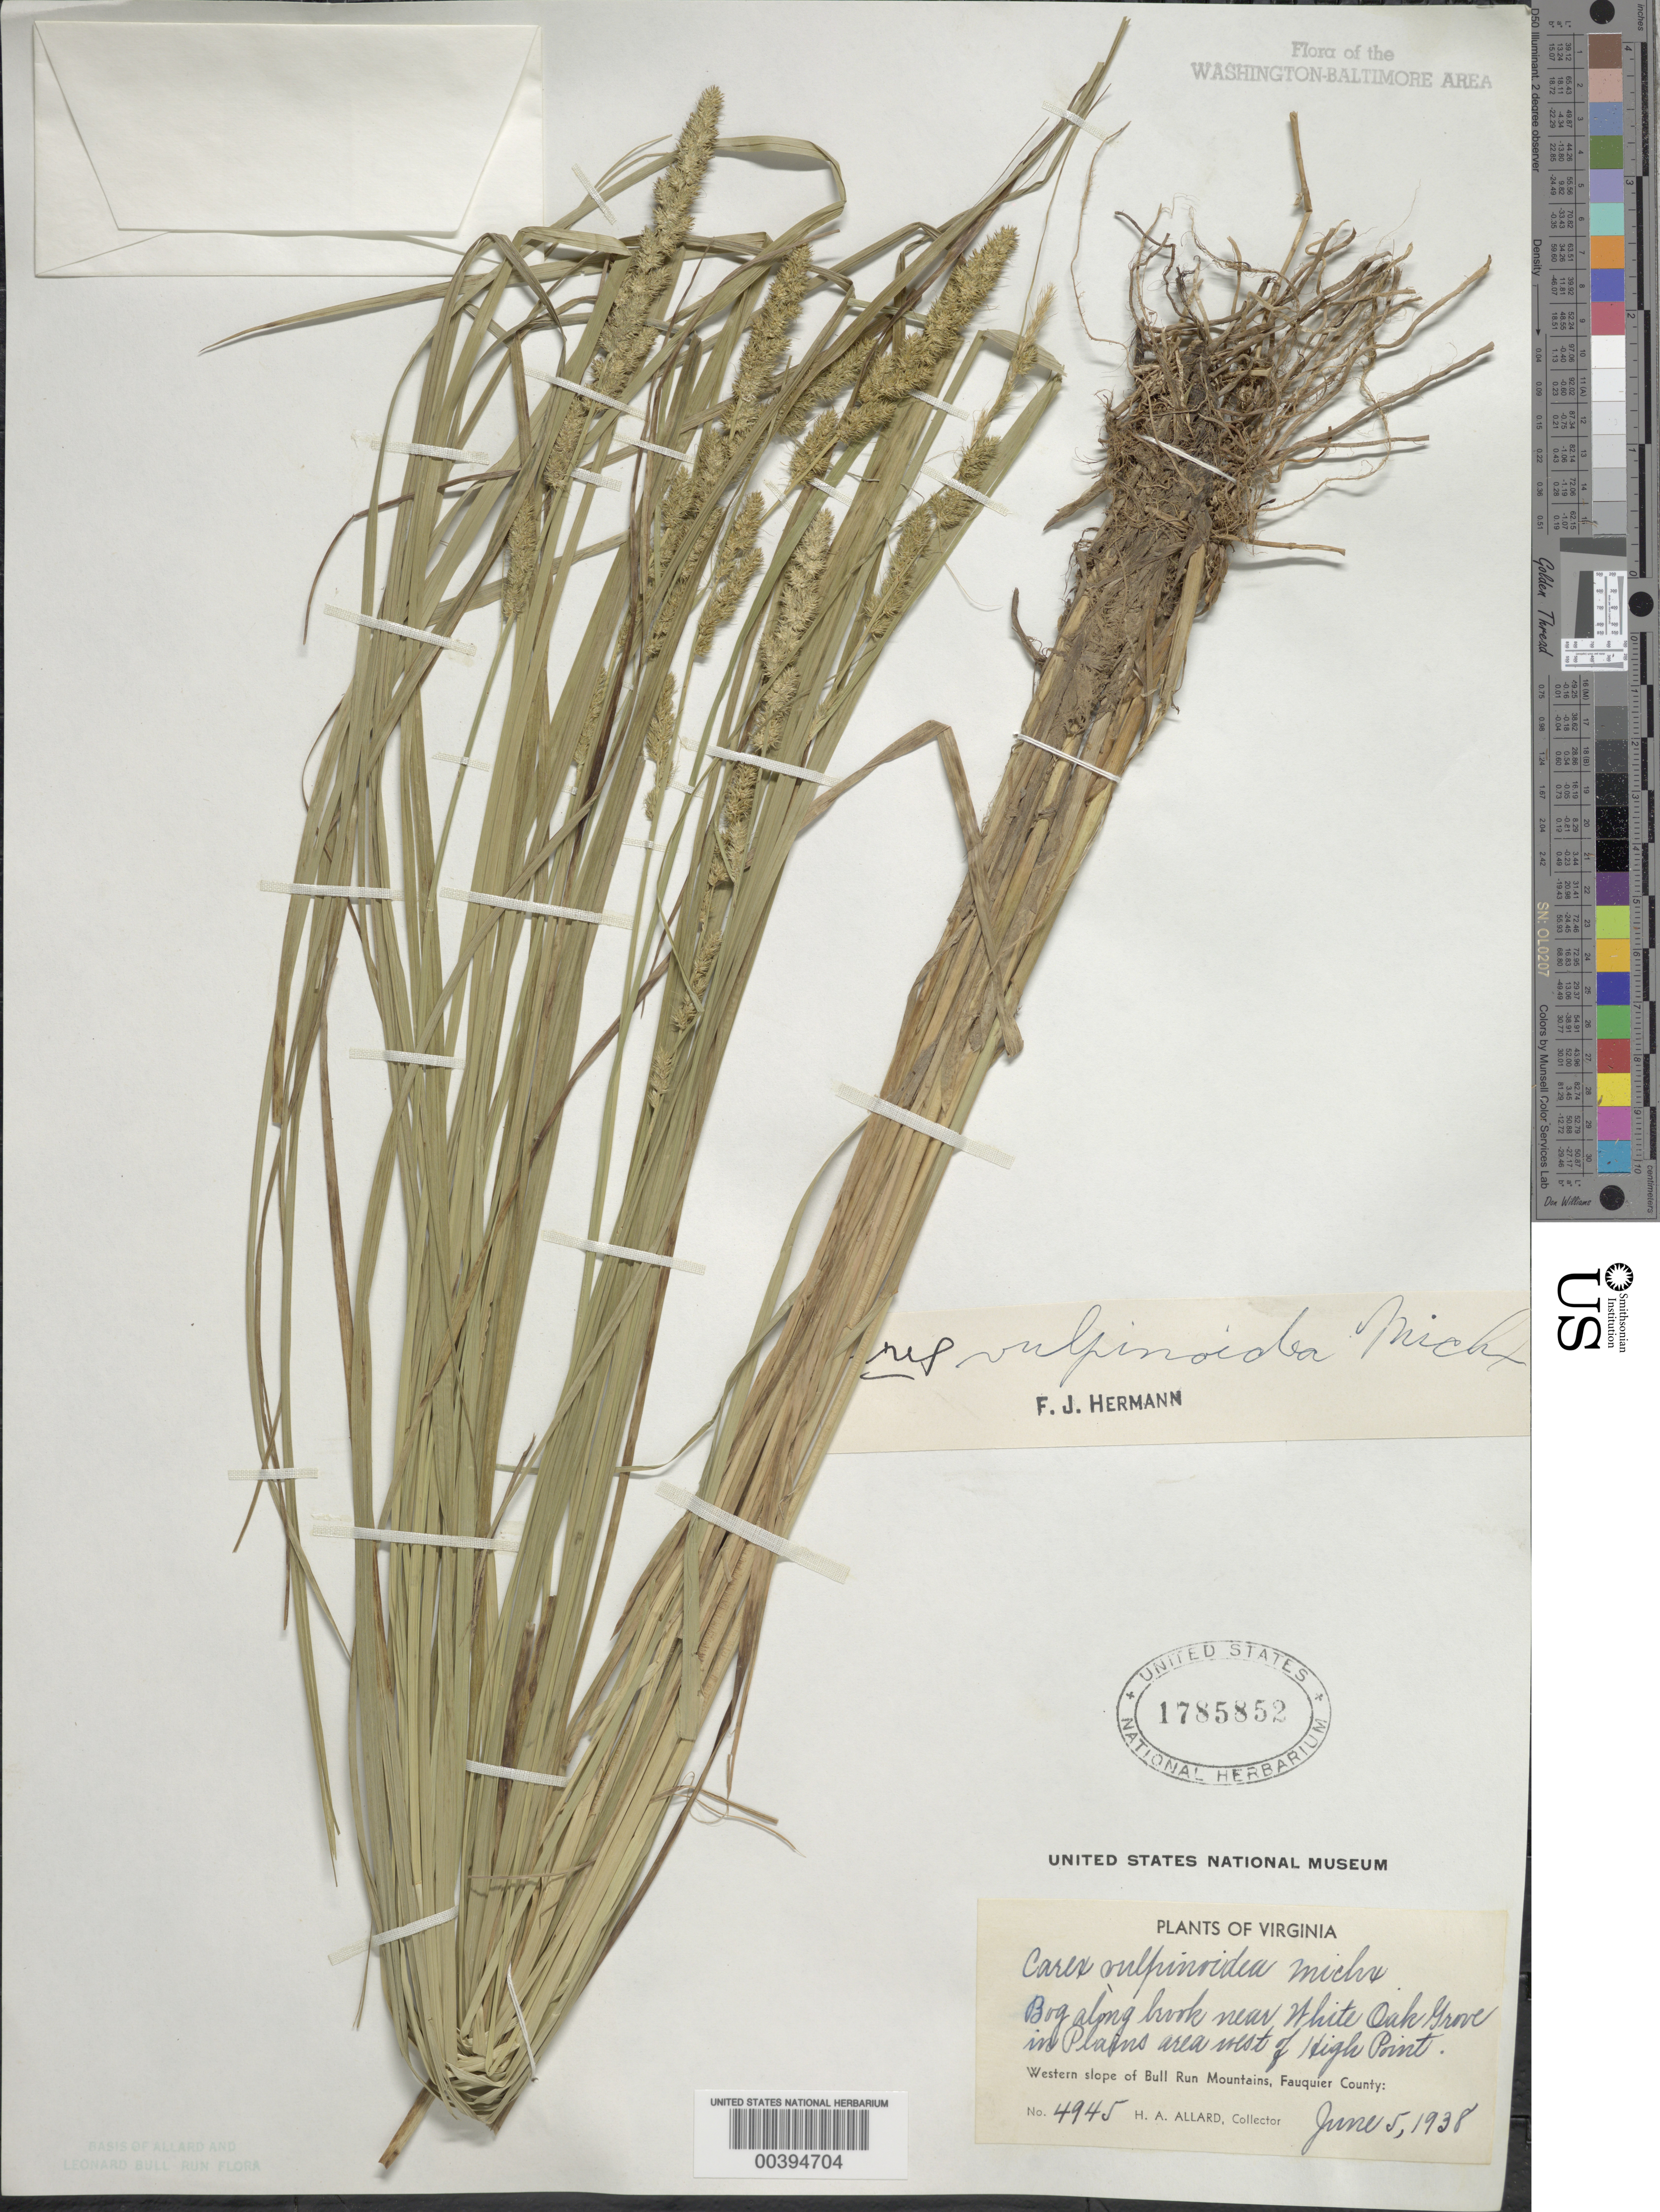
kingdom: Plantae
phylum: Tracheophyta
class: Liliopsida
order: Poales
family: Cyperaceae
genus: Carex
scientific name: Carex vulpinoidea Michx.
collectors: H. A. Allard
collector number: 4945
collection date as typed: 05 Jun 1938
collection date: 1938-06-05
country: United States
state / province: Virginia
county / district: Fauquier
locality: White Oak Grove, west of High Point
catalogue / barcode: US 1785852